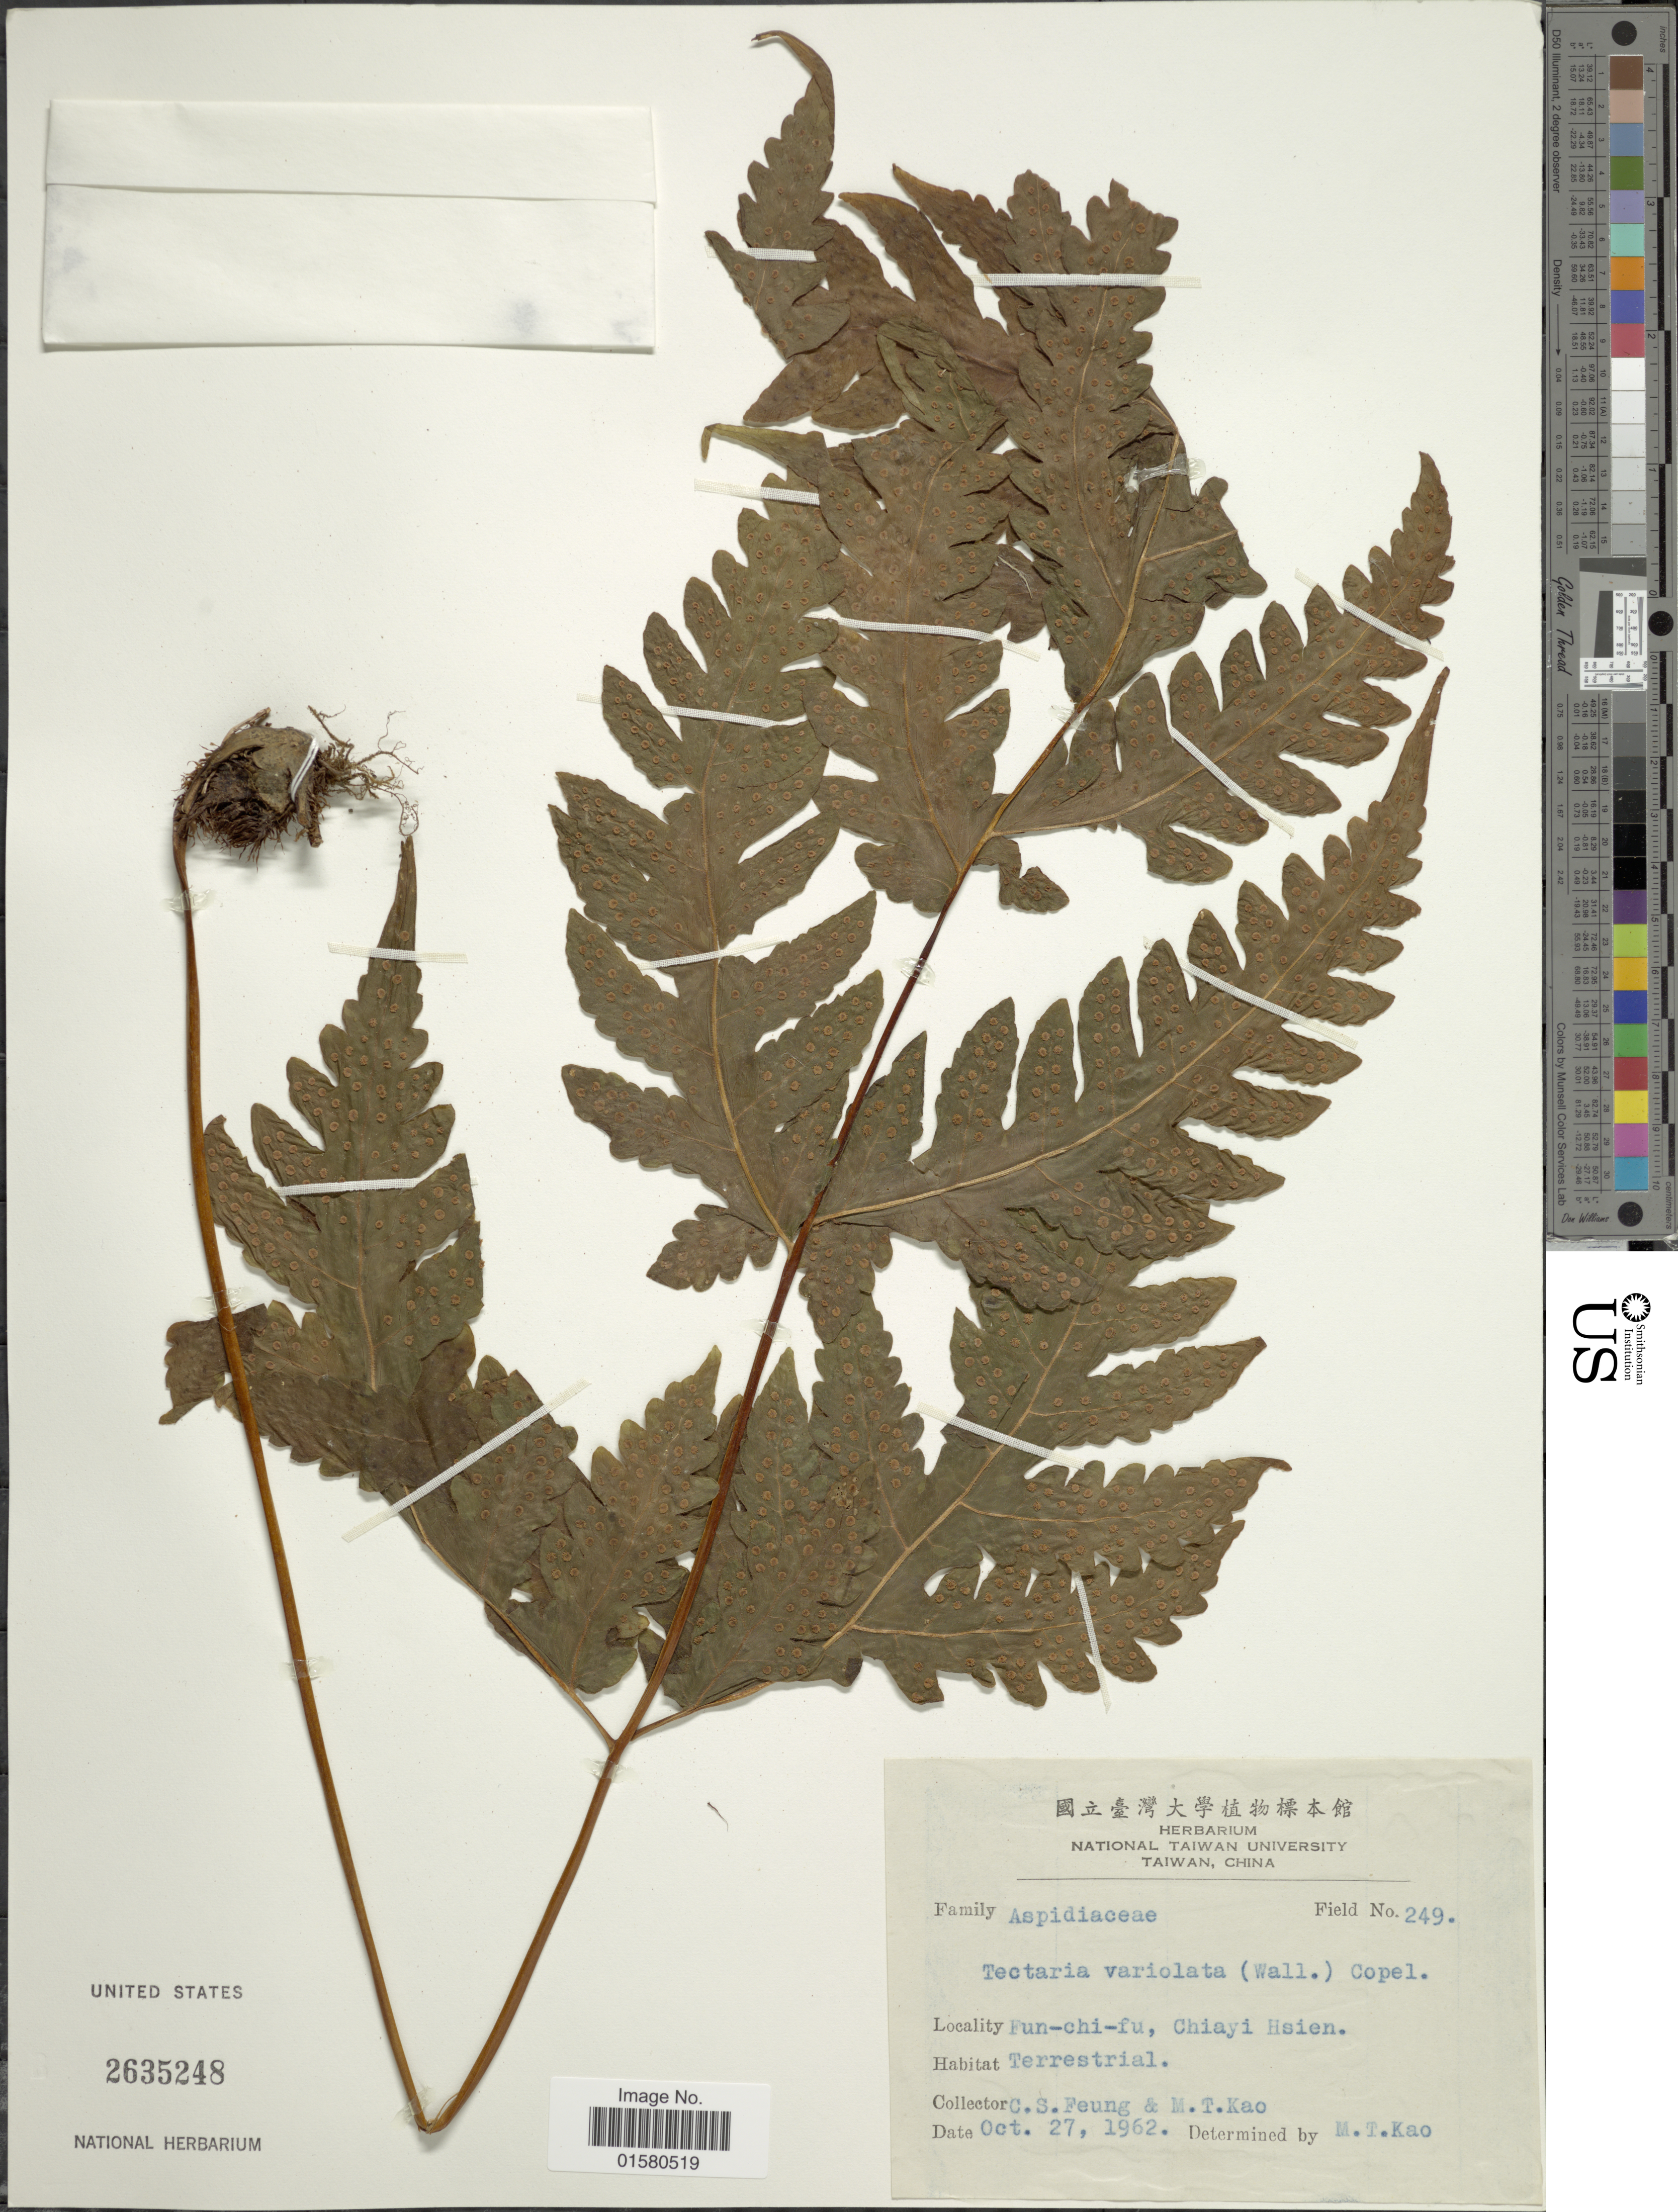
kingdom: Plantae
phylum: Tracheophyta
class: Polypodiopsida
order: Polypodiales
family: Tectariaceae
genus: Tectaria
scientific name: Tectaria variolosa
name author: (Wall. ex Hook.) C. Chr.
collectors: C. Feung & M. T. Kao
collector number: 249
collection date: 1962-10-27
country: Taiwan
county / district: Chiayi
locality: Fun-chi-fu Chiayi Hsien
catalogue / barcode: US 2635248